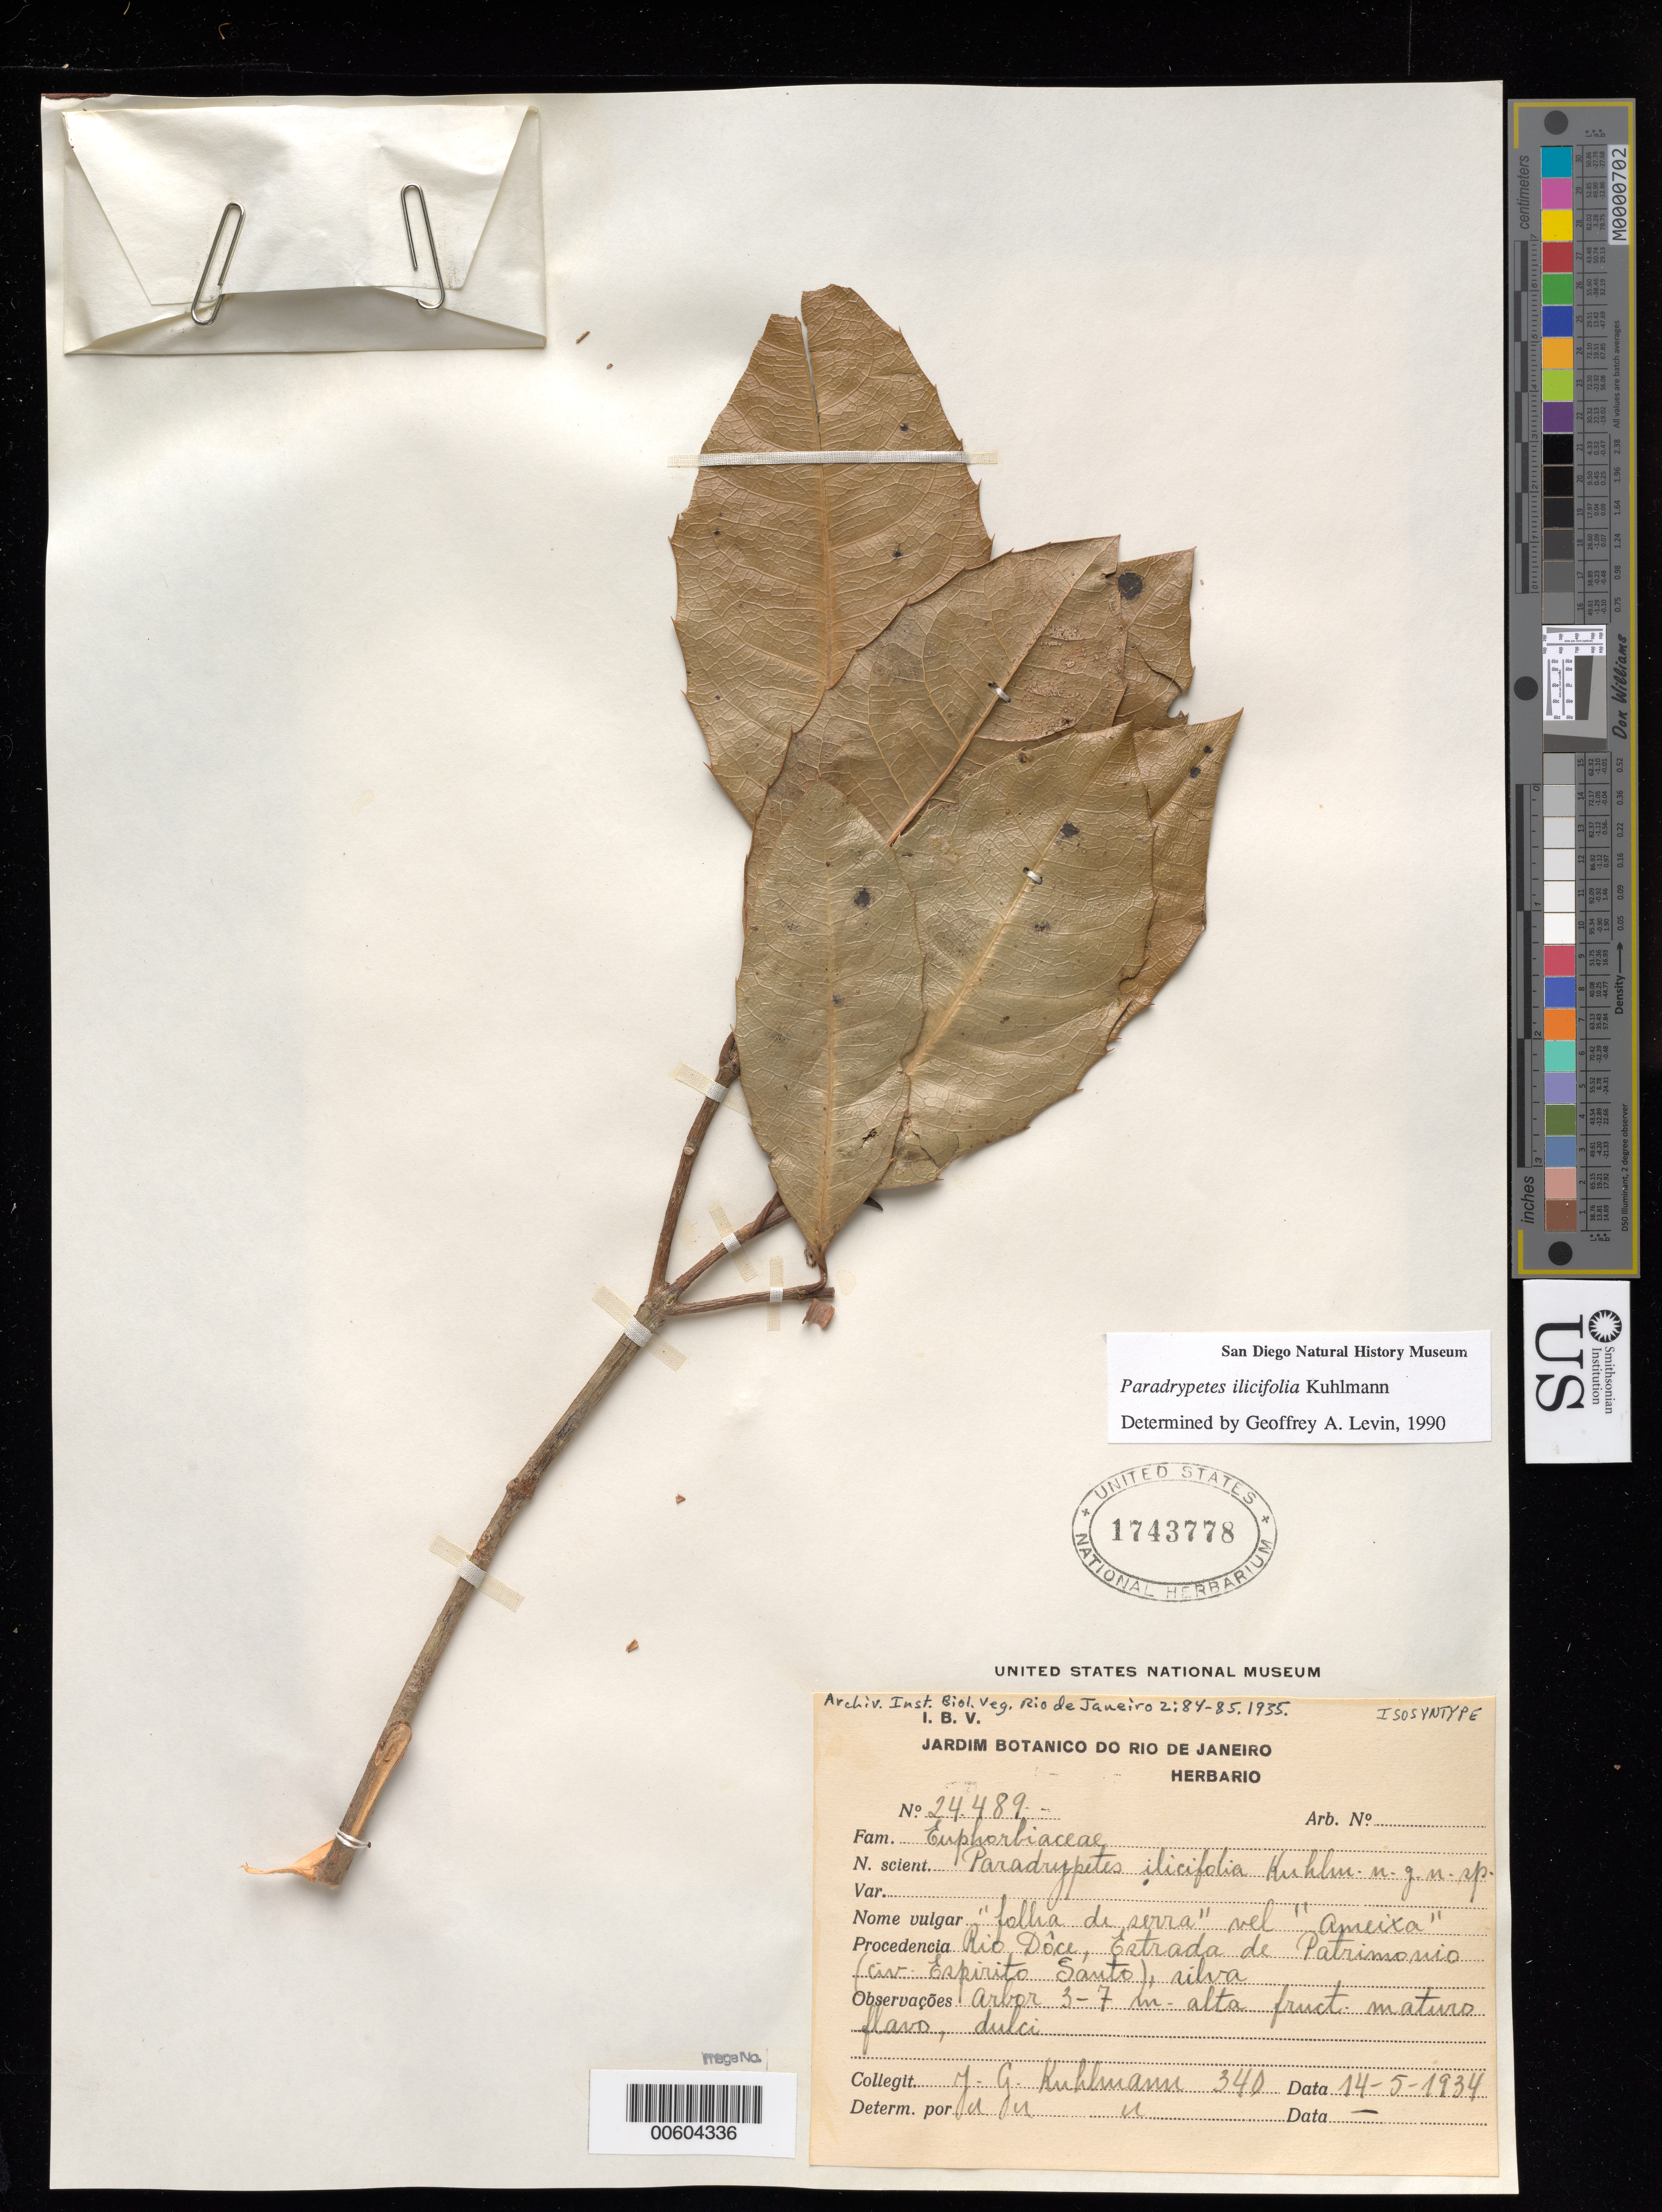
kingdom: Plantae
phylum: Tracheophyta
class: Magnoliopsida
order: Malpighiales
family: Rhizophoraceae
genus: Paradrypetes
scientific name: Paradrypetes ilicifolia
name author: Kuhlm.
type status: Isosyntype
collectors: J. G. Kuhlmann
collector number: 340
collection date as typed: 14 May 1934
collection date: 1934-05-14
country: Brazil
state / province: Espírito Santo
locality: Rio Doce, Estrada de Patrimonio (civ. Espirito Santo)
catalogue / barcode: US 1743778